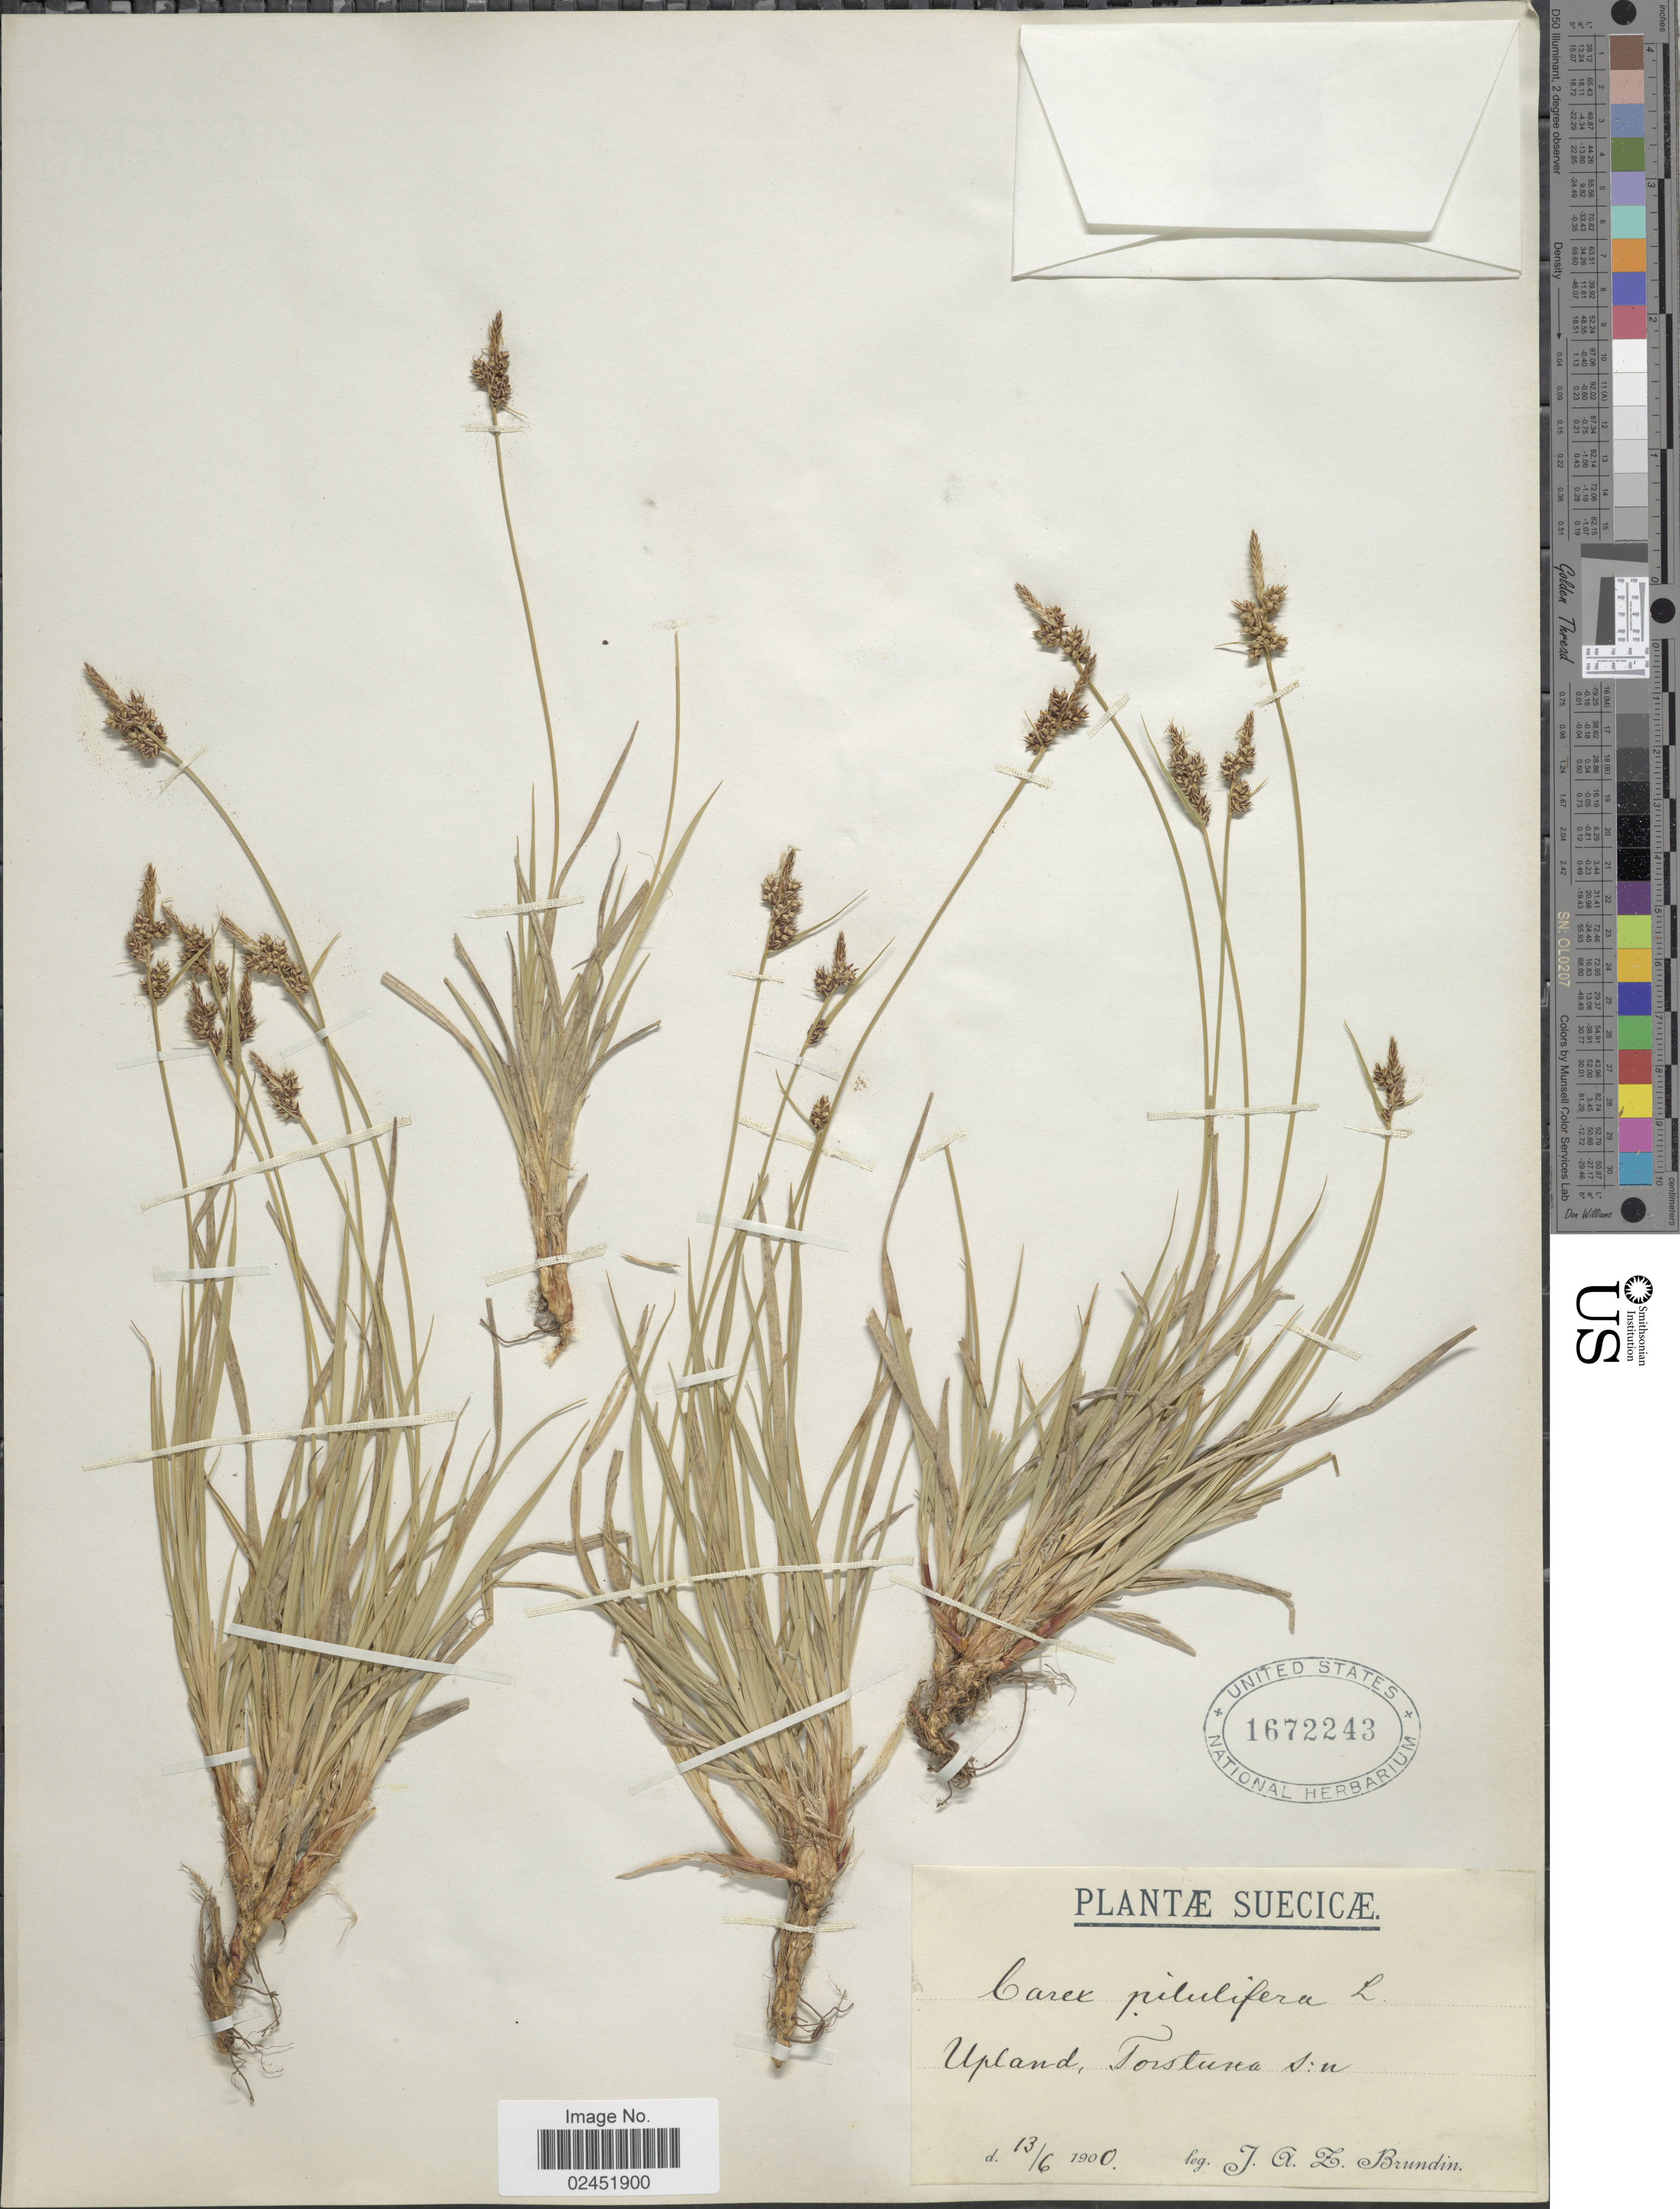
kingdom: Plantae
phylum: Tracheophyta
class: Liliopsida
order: Poales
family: Cyperaceae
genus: Carex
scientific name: Carex pilulifera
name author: L.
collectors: J. Brundin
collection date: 1900-06-13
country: Sweden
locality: Upland, Torstuna s:n.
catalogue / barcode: US 1672243